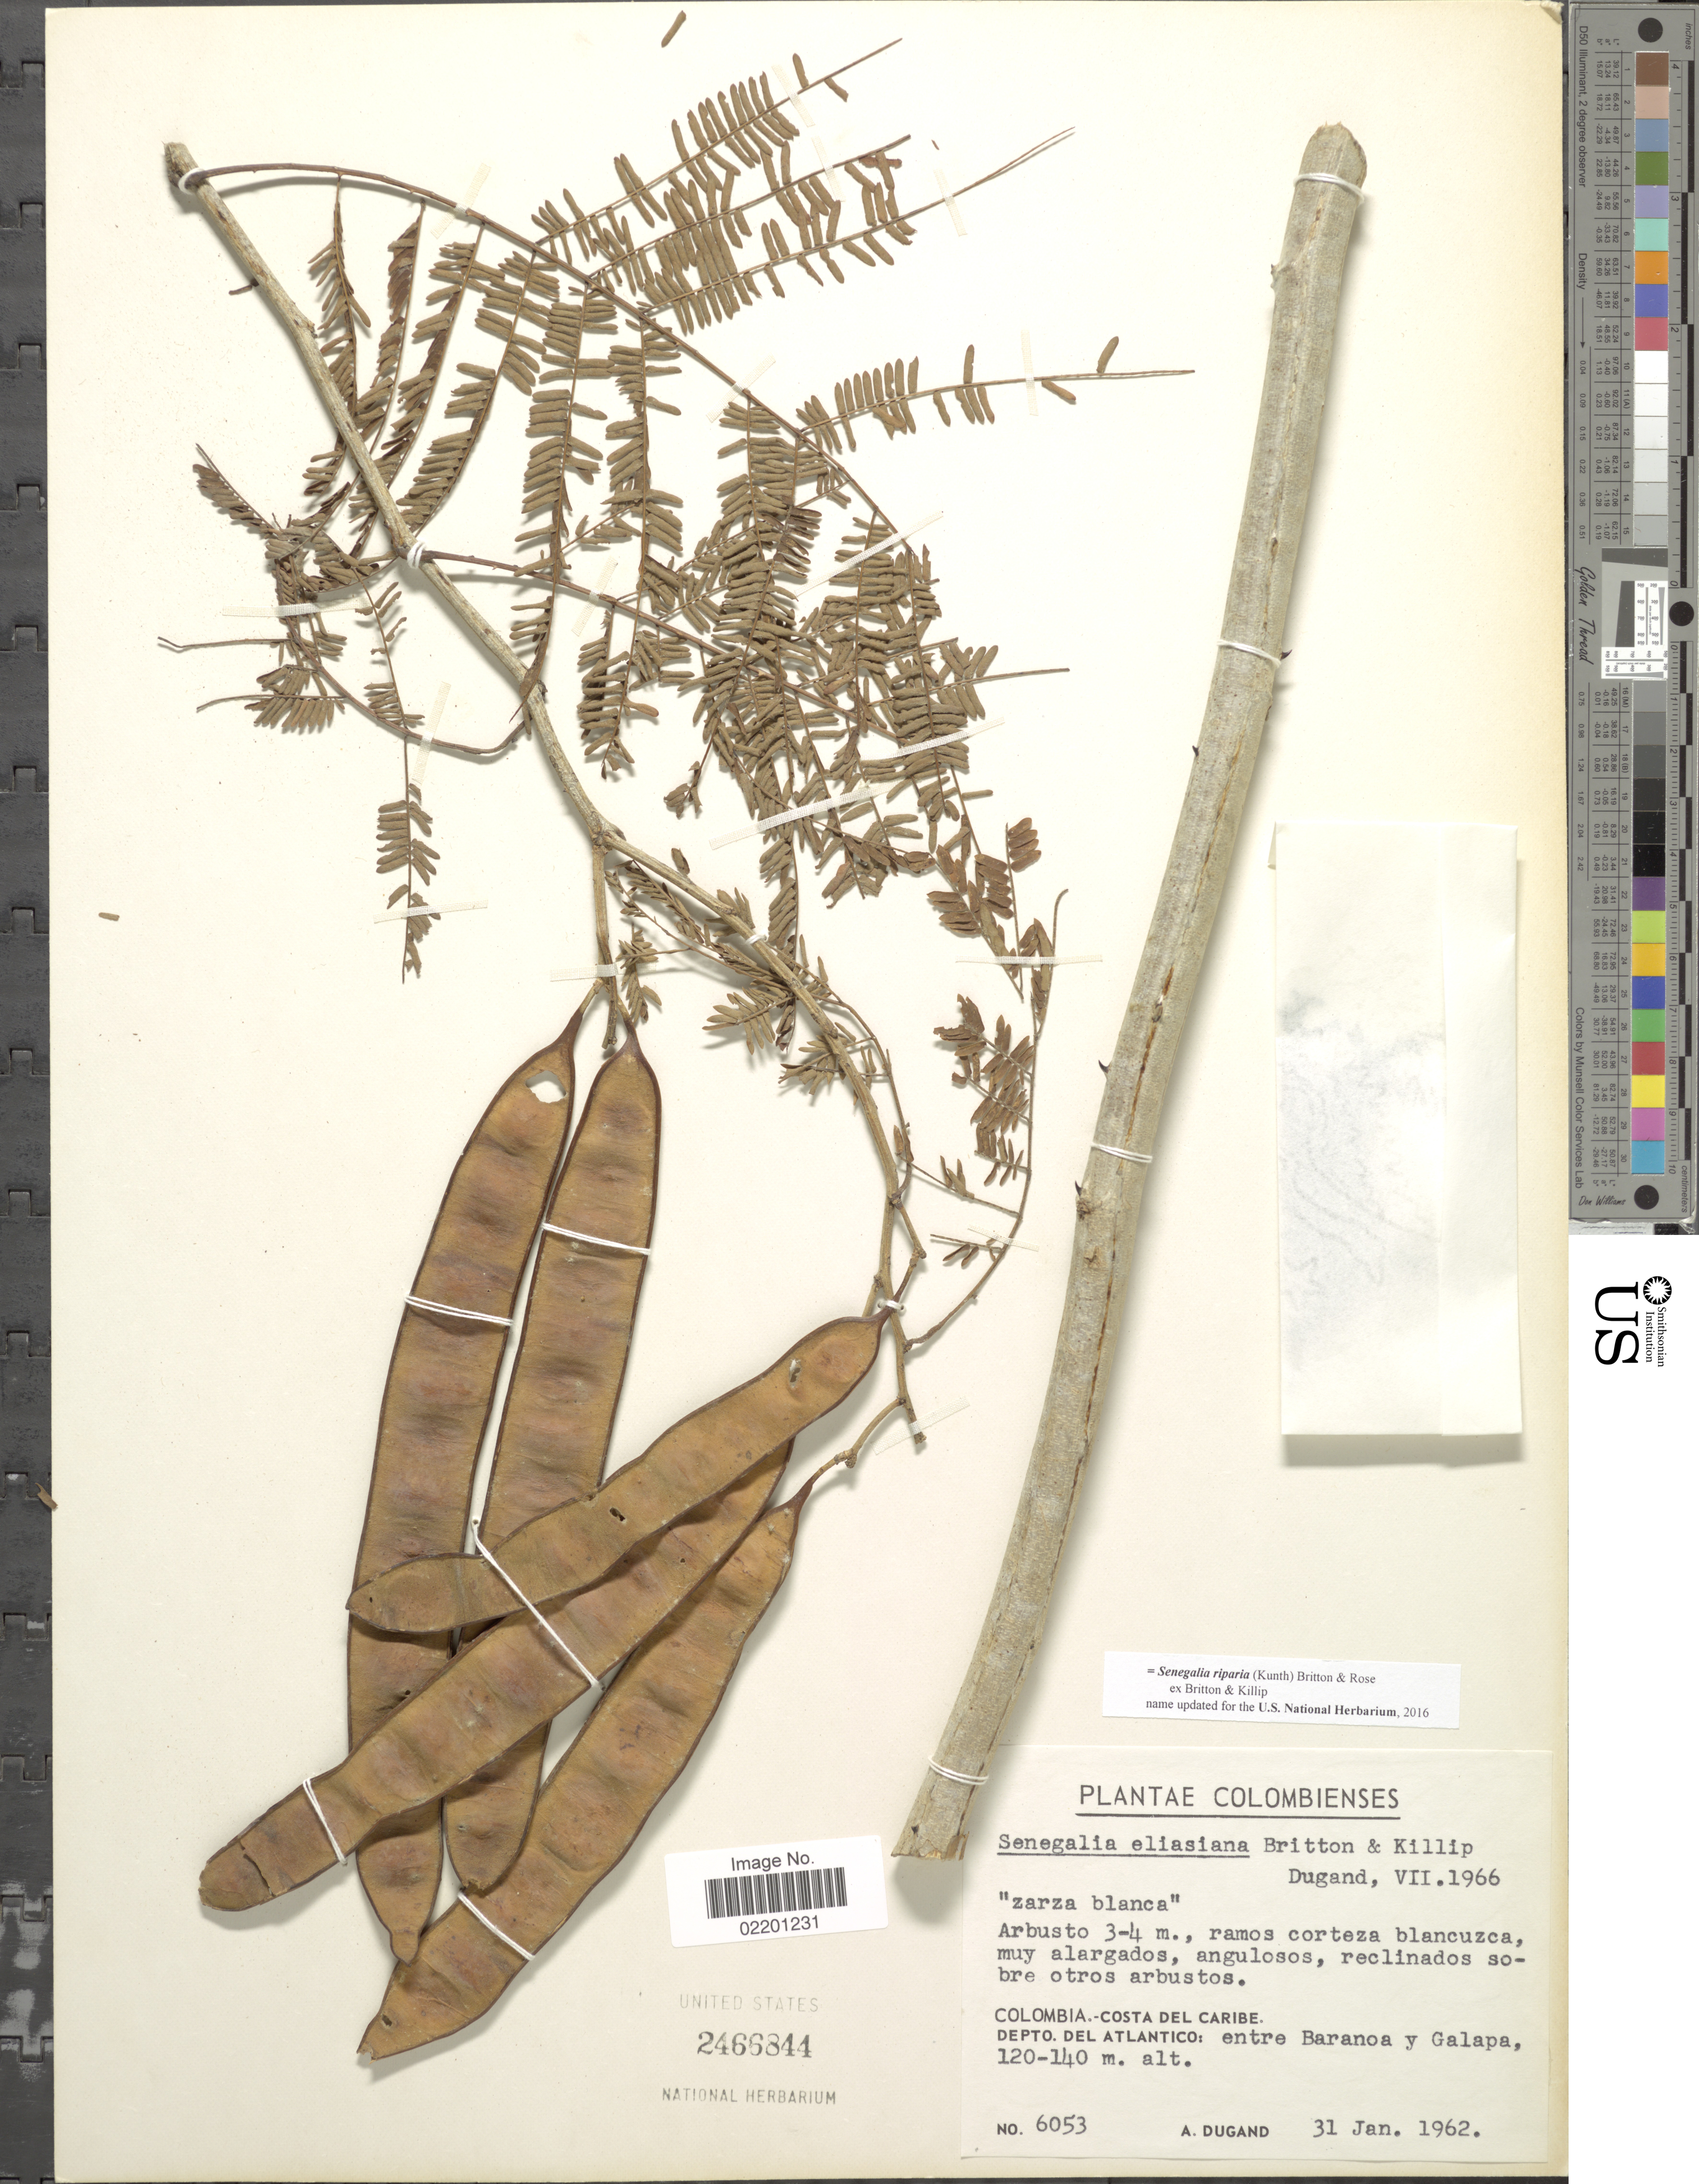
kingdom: Plantae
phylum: Tracheophyta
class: Magnoliopsida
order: Fabales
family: Fabaceae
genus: Senegalia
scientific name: Senegalia riparia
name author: (Kunth) Britton & Rose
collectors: A. Dugand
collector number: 6053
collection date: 1962-01-31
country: Colombia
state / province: Atlántico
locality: Costa del Caribe. Depto. del Atlantico; entre Baranoa y Galapa.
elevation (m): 120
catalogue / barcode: US 2466844